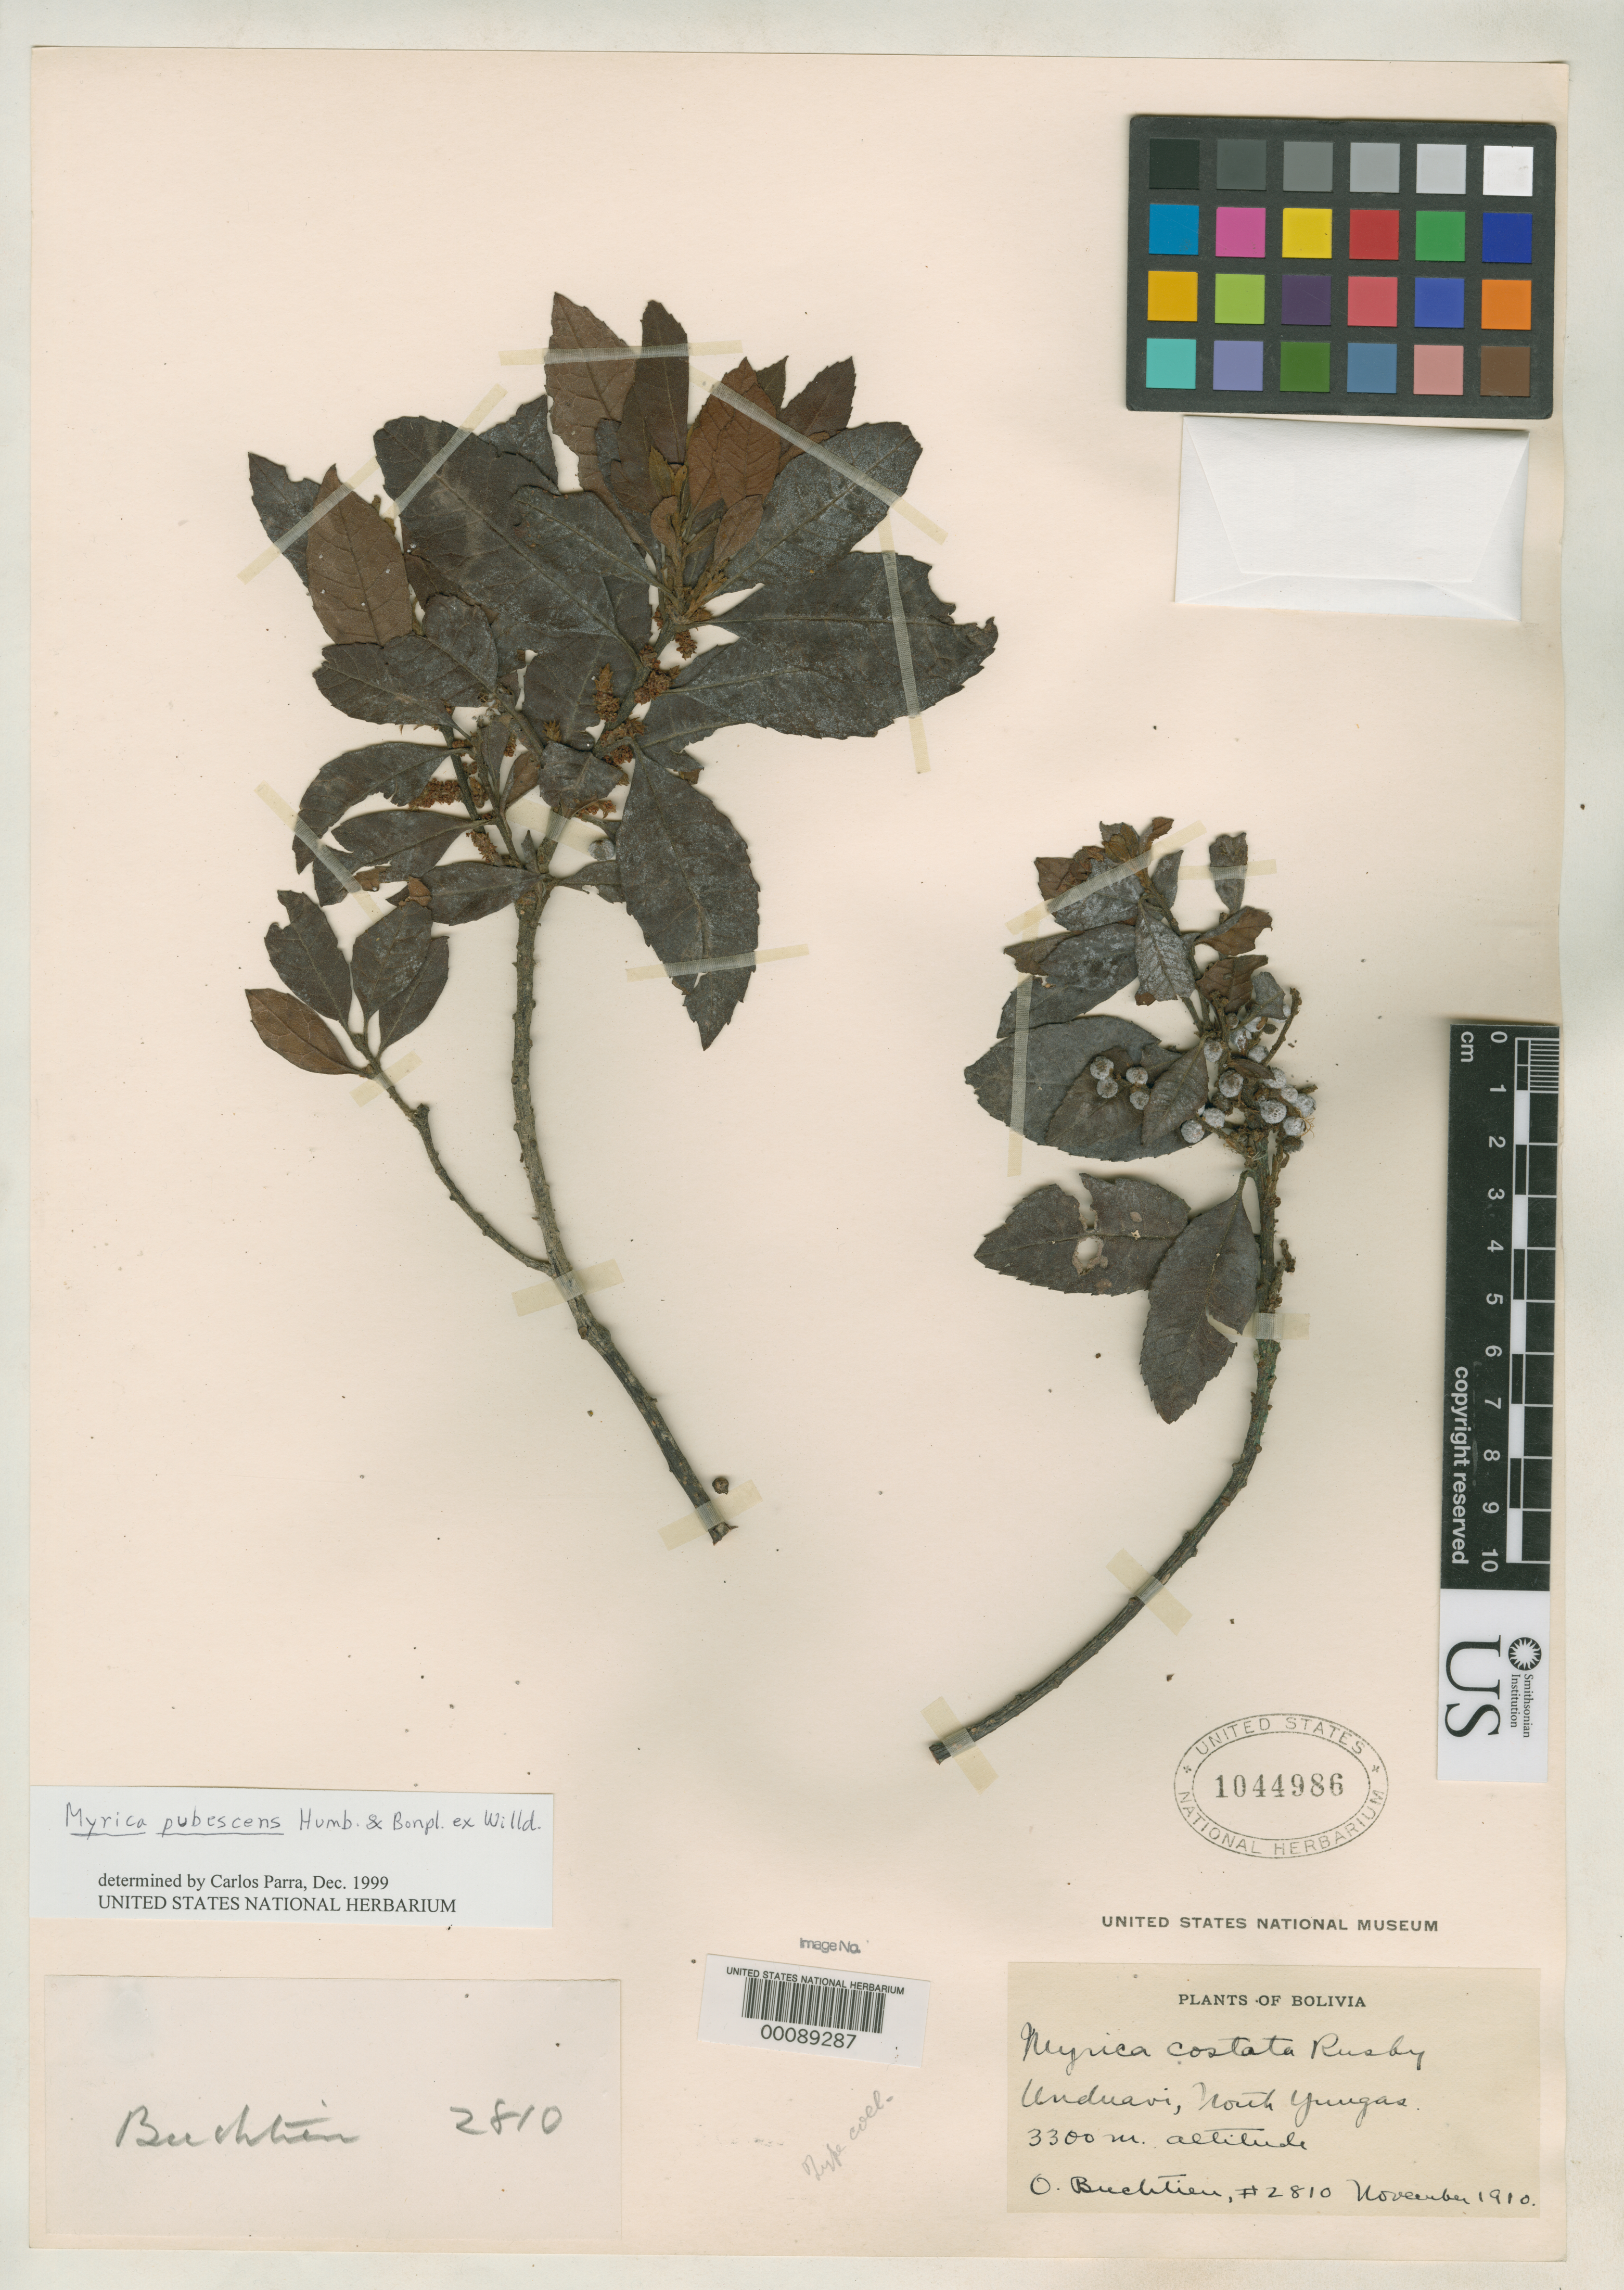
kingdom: Plantae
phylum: Tracheophyta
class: Magnoliopsida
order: Fagales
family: Myricaceae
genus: Myrica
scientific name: Myrica costata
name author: Rusby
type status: Isotype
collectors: O. Buchtien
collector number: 2810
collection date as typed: Nov 1910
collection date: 1910-11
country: Bolivia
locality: Unduavi.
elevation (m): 3300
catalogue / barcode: US 1044986